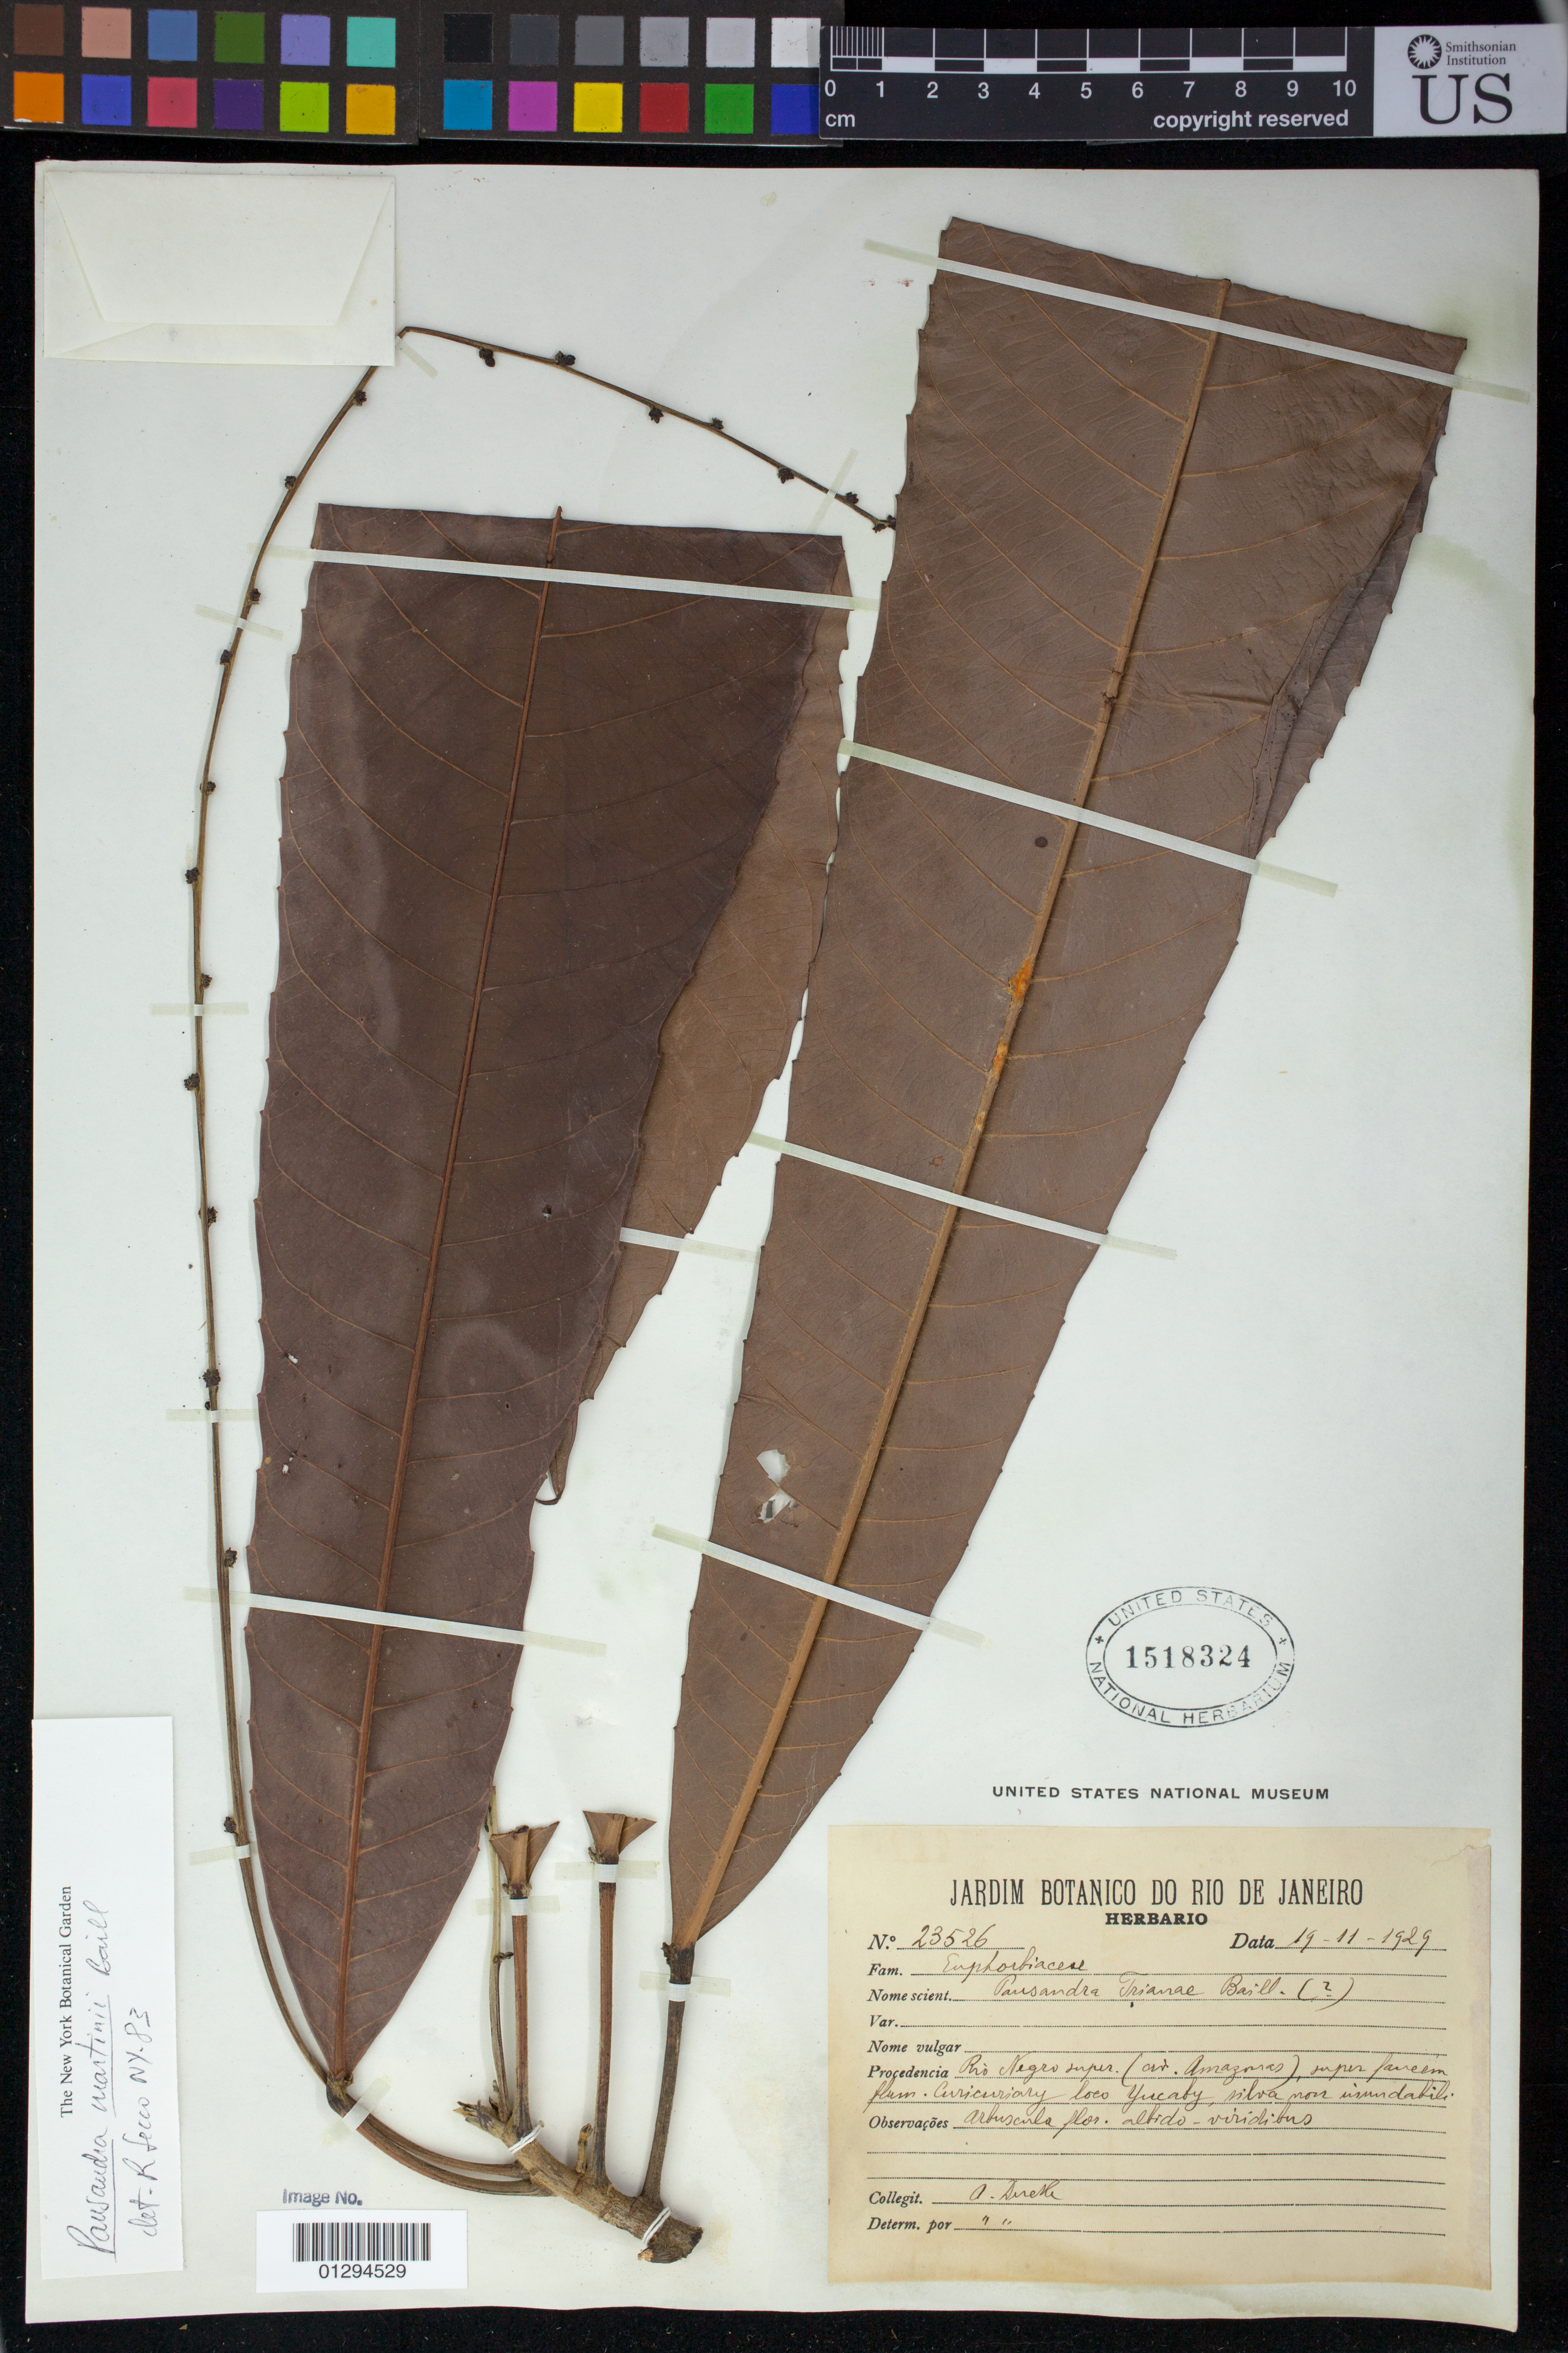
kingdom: Plantae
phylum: Tracheophyta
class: Magnoliopsida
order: Malpighiales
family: Euphorbiaceae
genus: Pausandra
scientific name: Pausandra martinii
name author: Baill.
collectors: A. Ducke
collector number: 23526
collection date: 1929-11-19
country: Brazil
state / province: Amazonas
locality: Rio Negro super (an Amazonas) super faveim flum. Curicuriary loeo Yucaby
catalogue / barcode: US 1518324